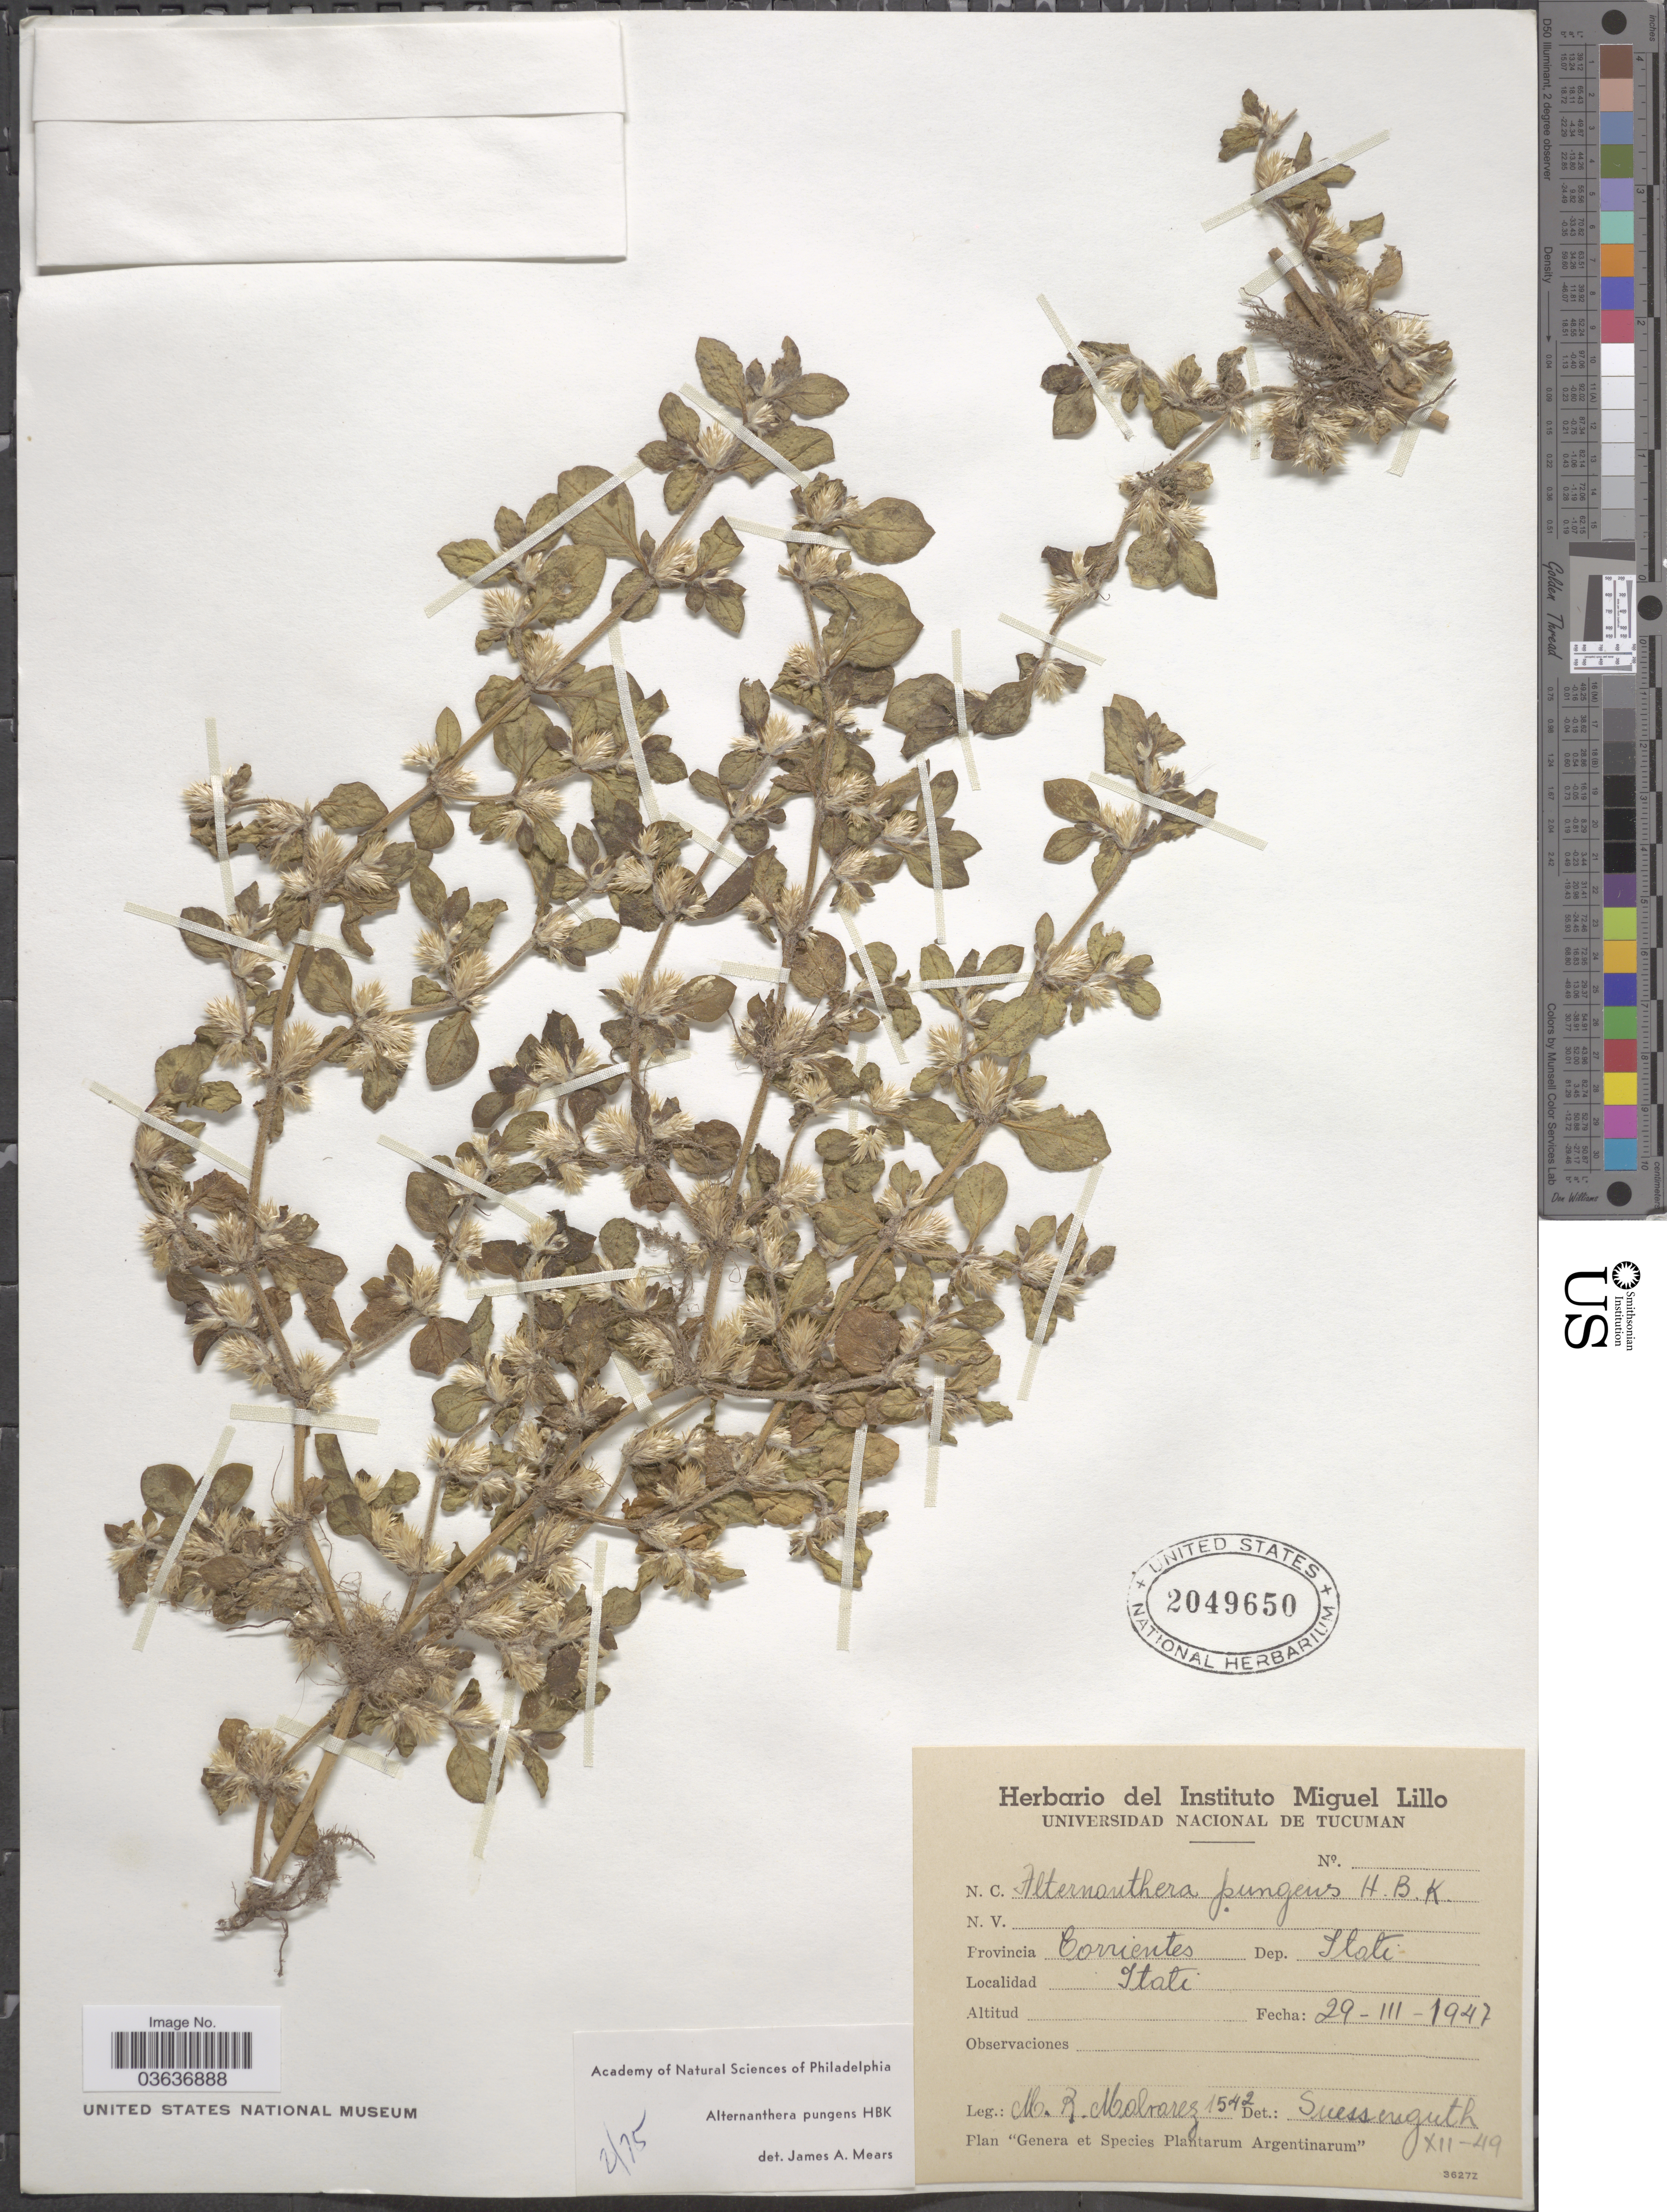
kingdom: Plantae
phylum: Tracheophyta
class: Magnoliopsida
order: Caryophyllales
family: Amaranthaceae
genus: Alternanthera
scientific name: Alternanthera pungens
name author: Kunth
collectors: M. Malvárez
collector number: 1542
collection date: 1947-03-29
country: Argentina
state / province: Corrientes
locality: Dep. Itati. Itati.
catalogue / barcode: US 2049650